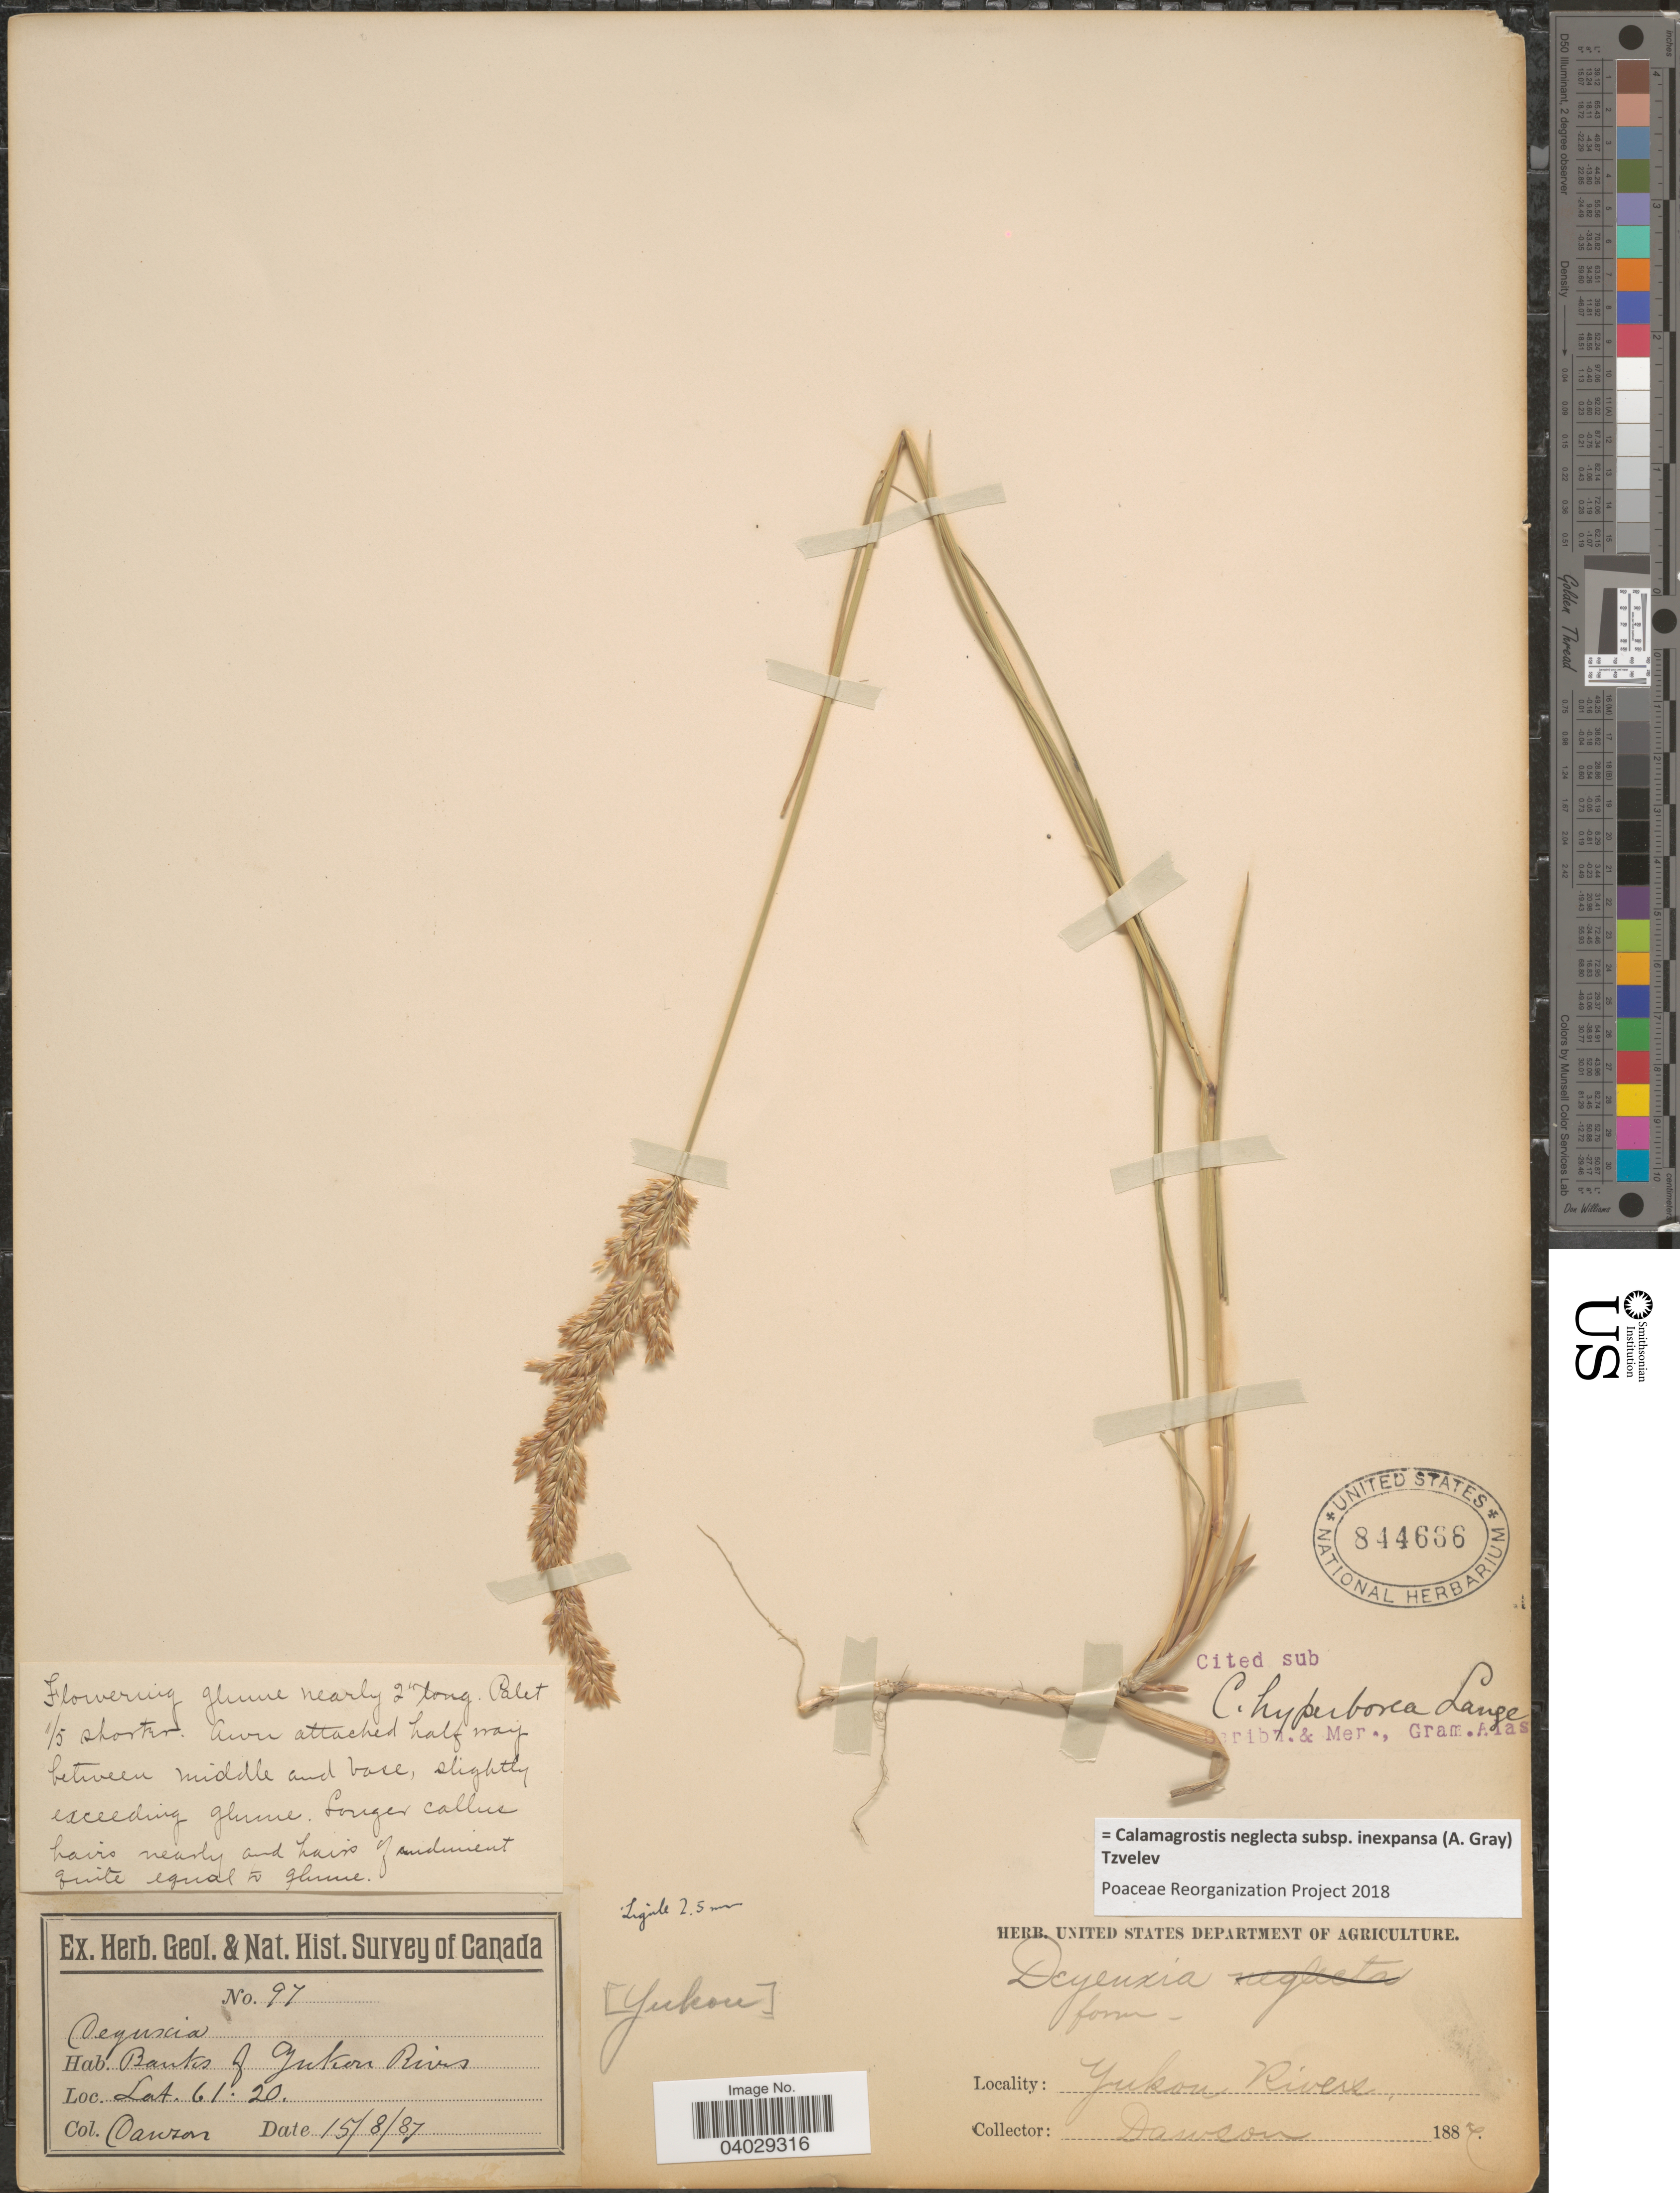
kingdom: Plantae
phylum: Tracheophyta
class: Liliopsida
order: Poales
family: Poaceae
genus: Calamagrostis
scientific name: Calamagrostis neglecta subsp. inexpansa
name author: (A. Gray) Tzvelev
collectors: -. Dawson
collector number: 97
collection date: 1887-08-15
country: Canada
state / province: Yukon Territory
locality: Banks of Yukon River.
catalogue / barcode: US 844666